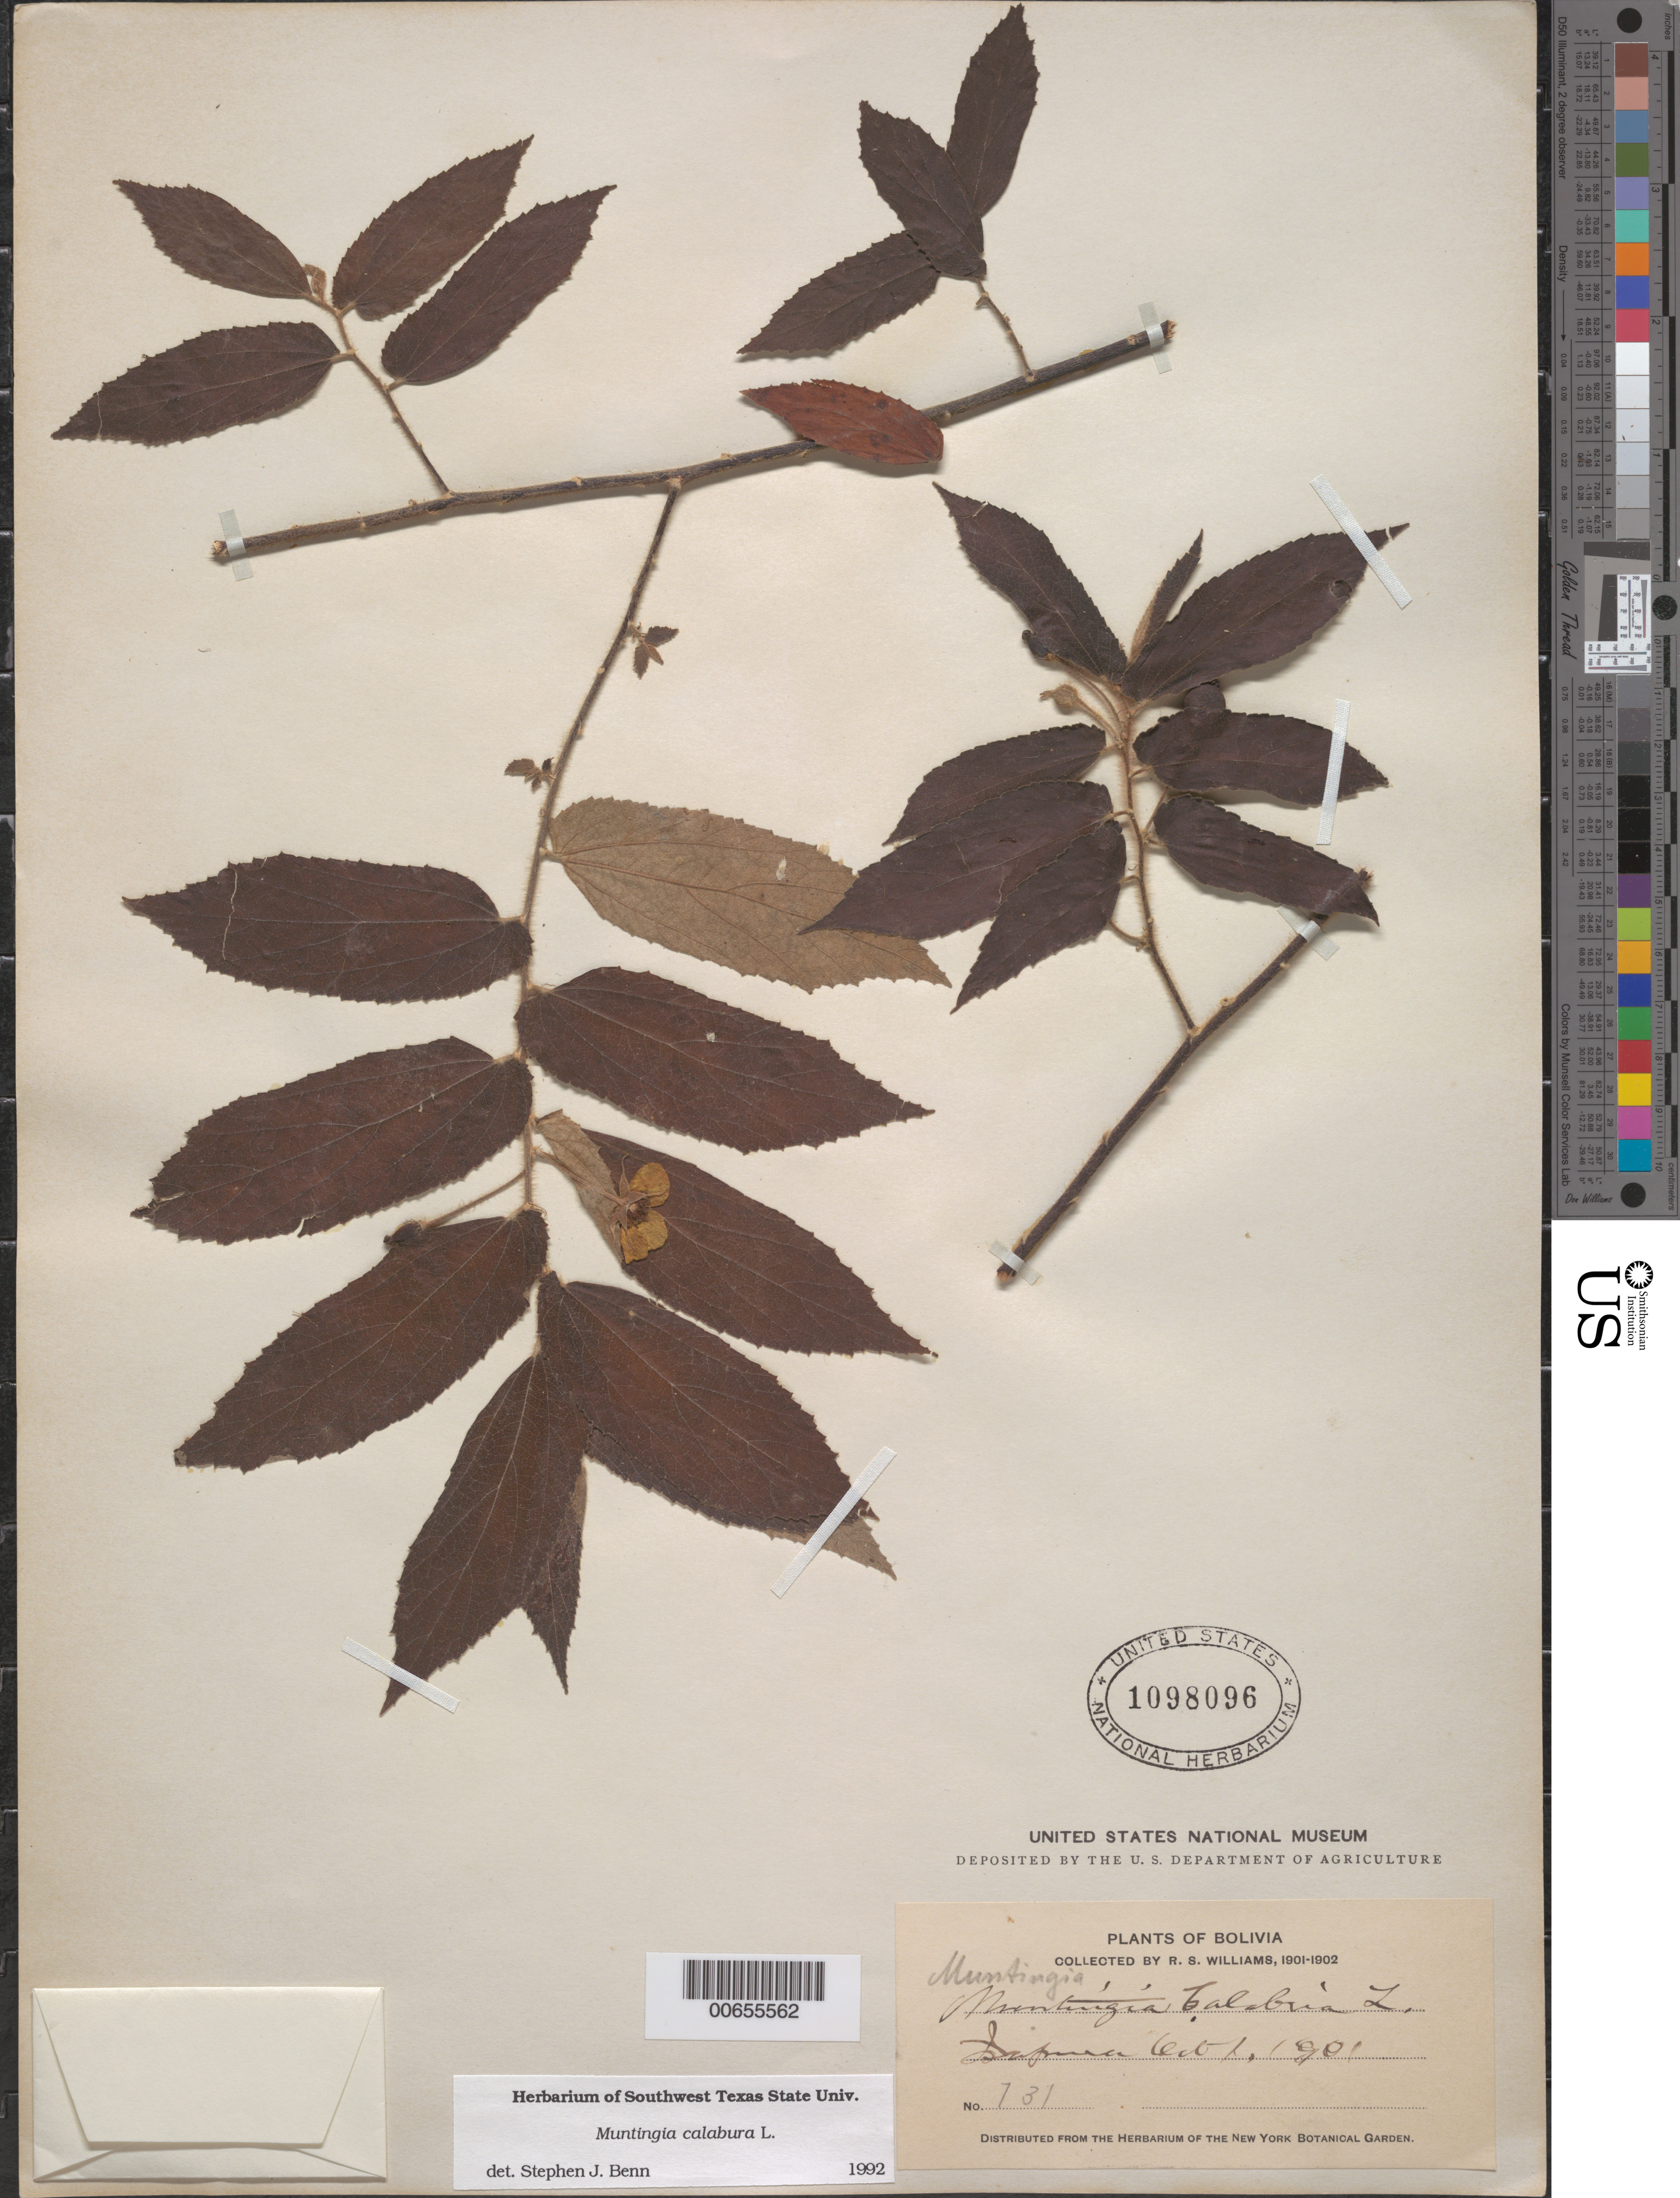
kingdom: Plantae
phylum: Tracheophyta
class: Magnoliopsida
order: Malvales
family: Muntingiaceae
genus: Muntingia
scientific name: Muntingia calabura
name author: L.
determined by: Benn, S. J.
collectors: R. S. Williams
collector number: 737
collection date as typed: Oct. 1, 1901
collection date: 1901-10-01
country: Bolivia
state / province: La Páz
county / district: Larecaja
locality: Isupuri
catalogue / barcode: US 1098096